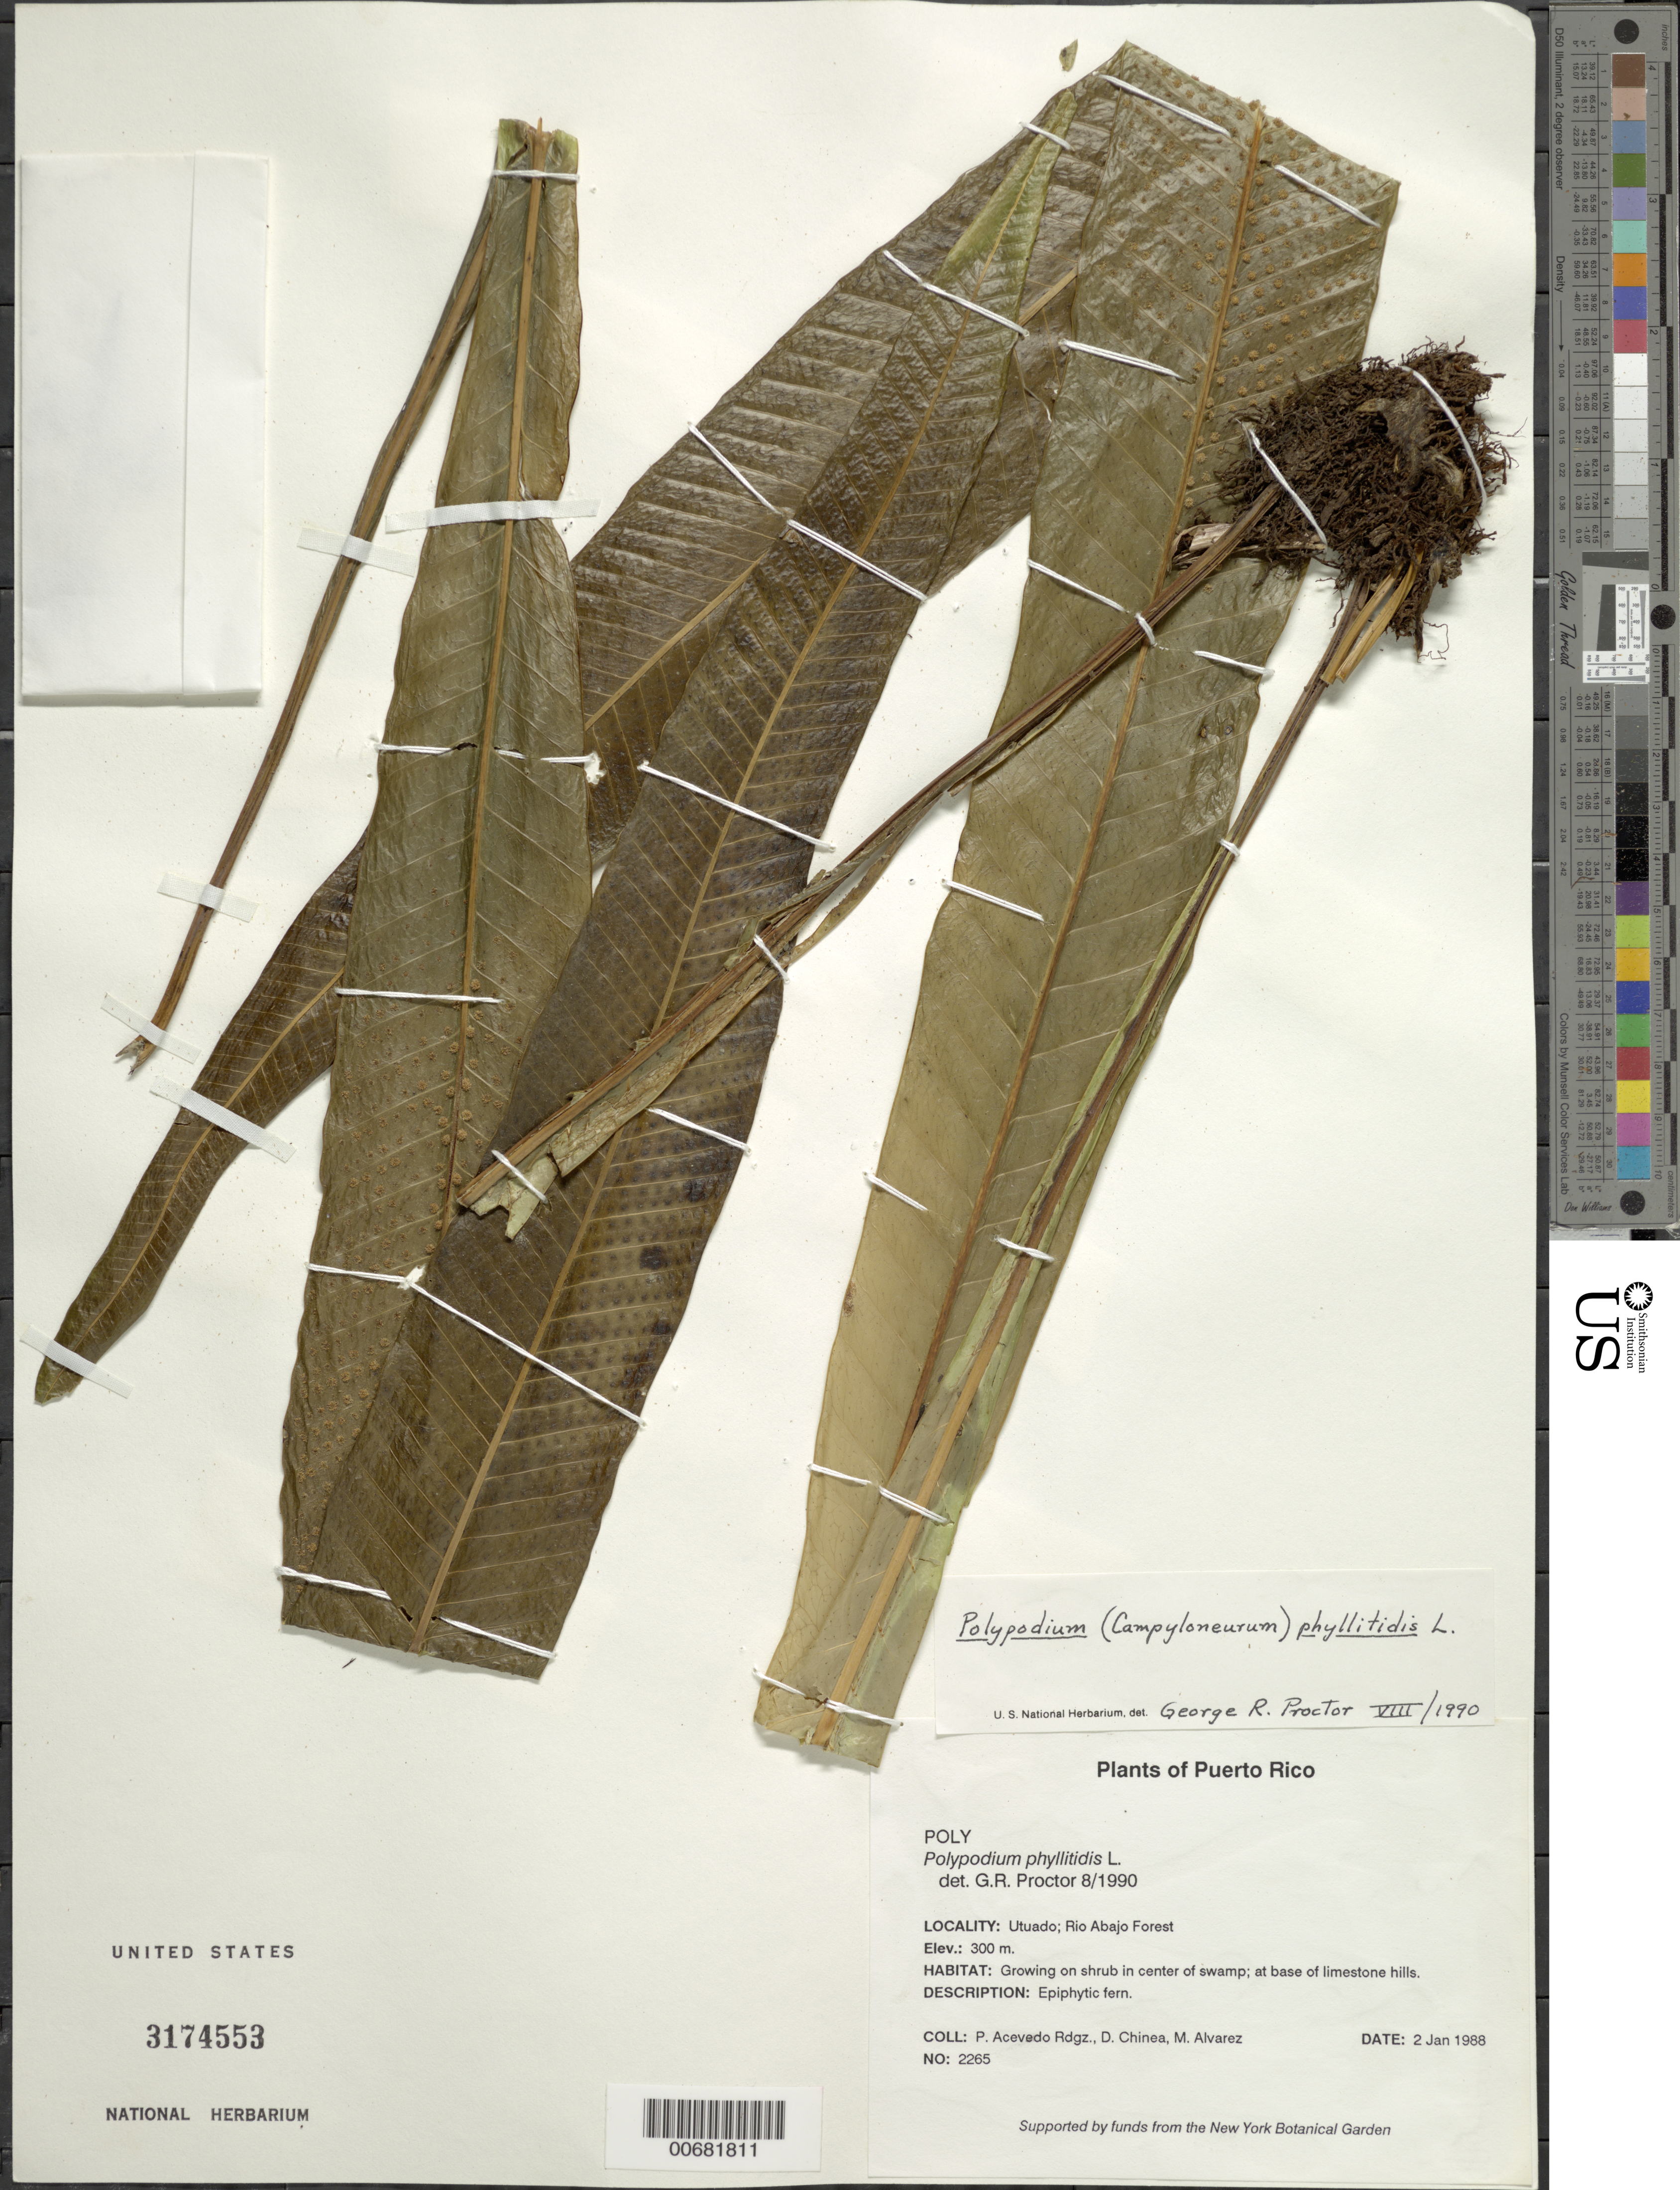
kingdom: Plantae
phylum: Tracheophyta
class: Polypodiopsida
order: Polypodiales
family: Polypodiaceae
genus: Campyloneurum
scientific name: Campyloneurum phyllitidis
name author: (L.) C. Presl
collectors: P. Acevedo-Rodr., D. Chinea & J. Alvarez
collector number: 2265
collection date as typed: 02 Jan 1988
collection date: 1988-01-02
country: Puerto Rico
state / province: Arecibo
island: Puerto Rico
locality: Arecibo; Bosque de Río Abajo, Los Puercos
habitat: Sobre base de arbusto en centro del pantano.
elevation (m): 300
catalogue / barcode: US 3174553